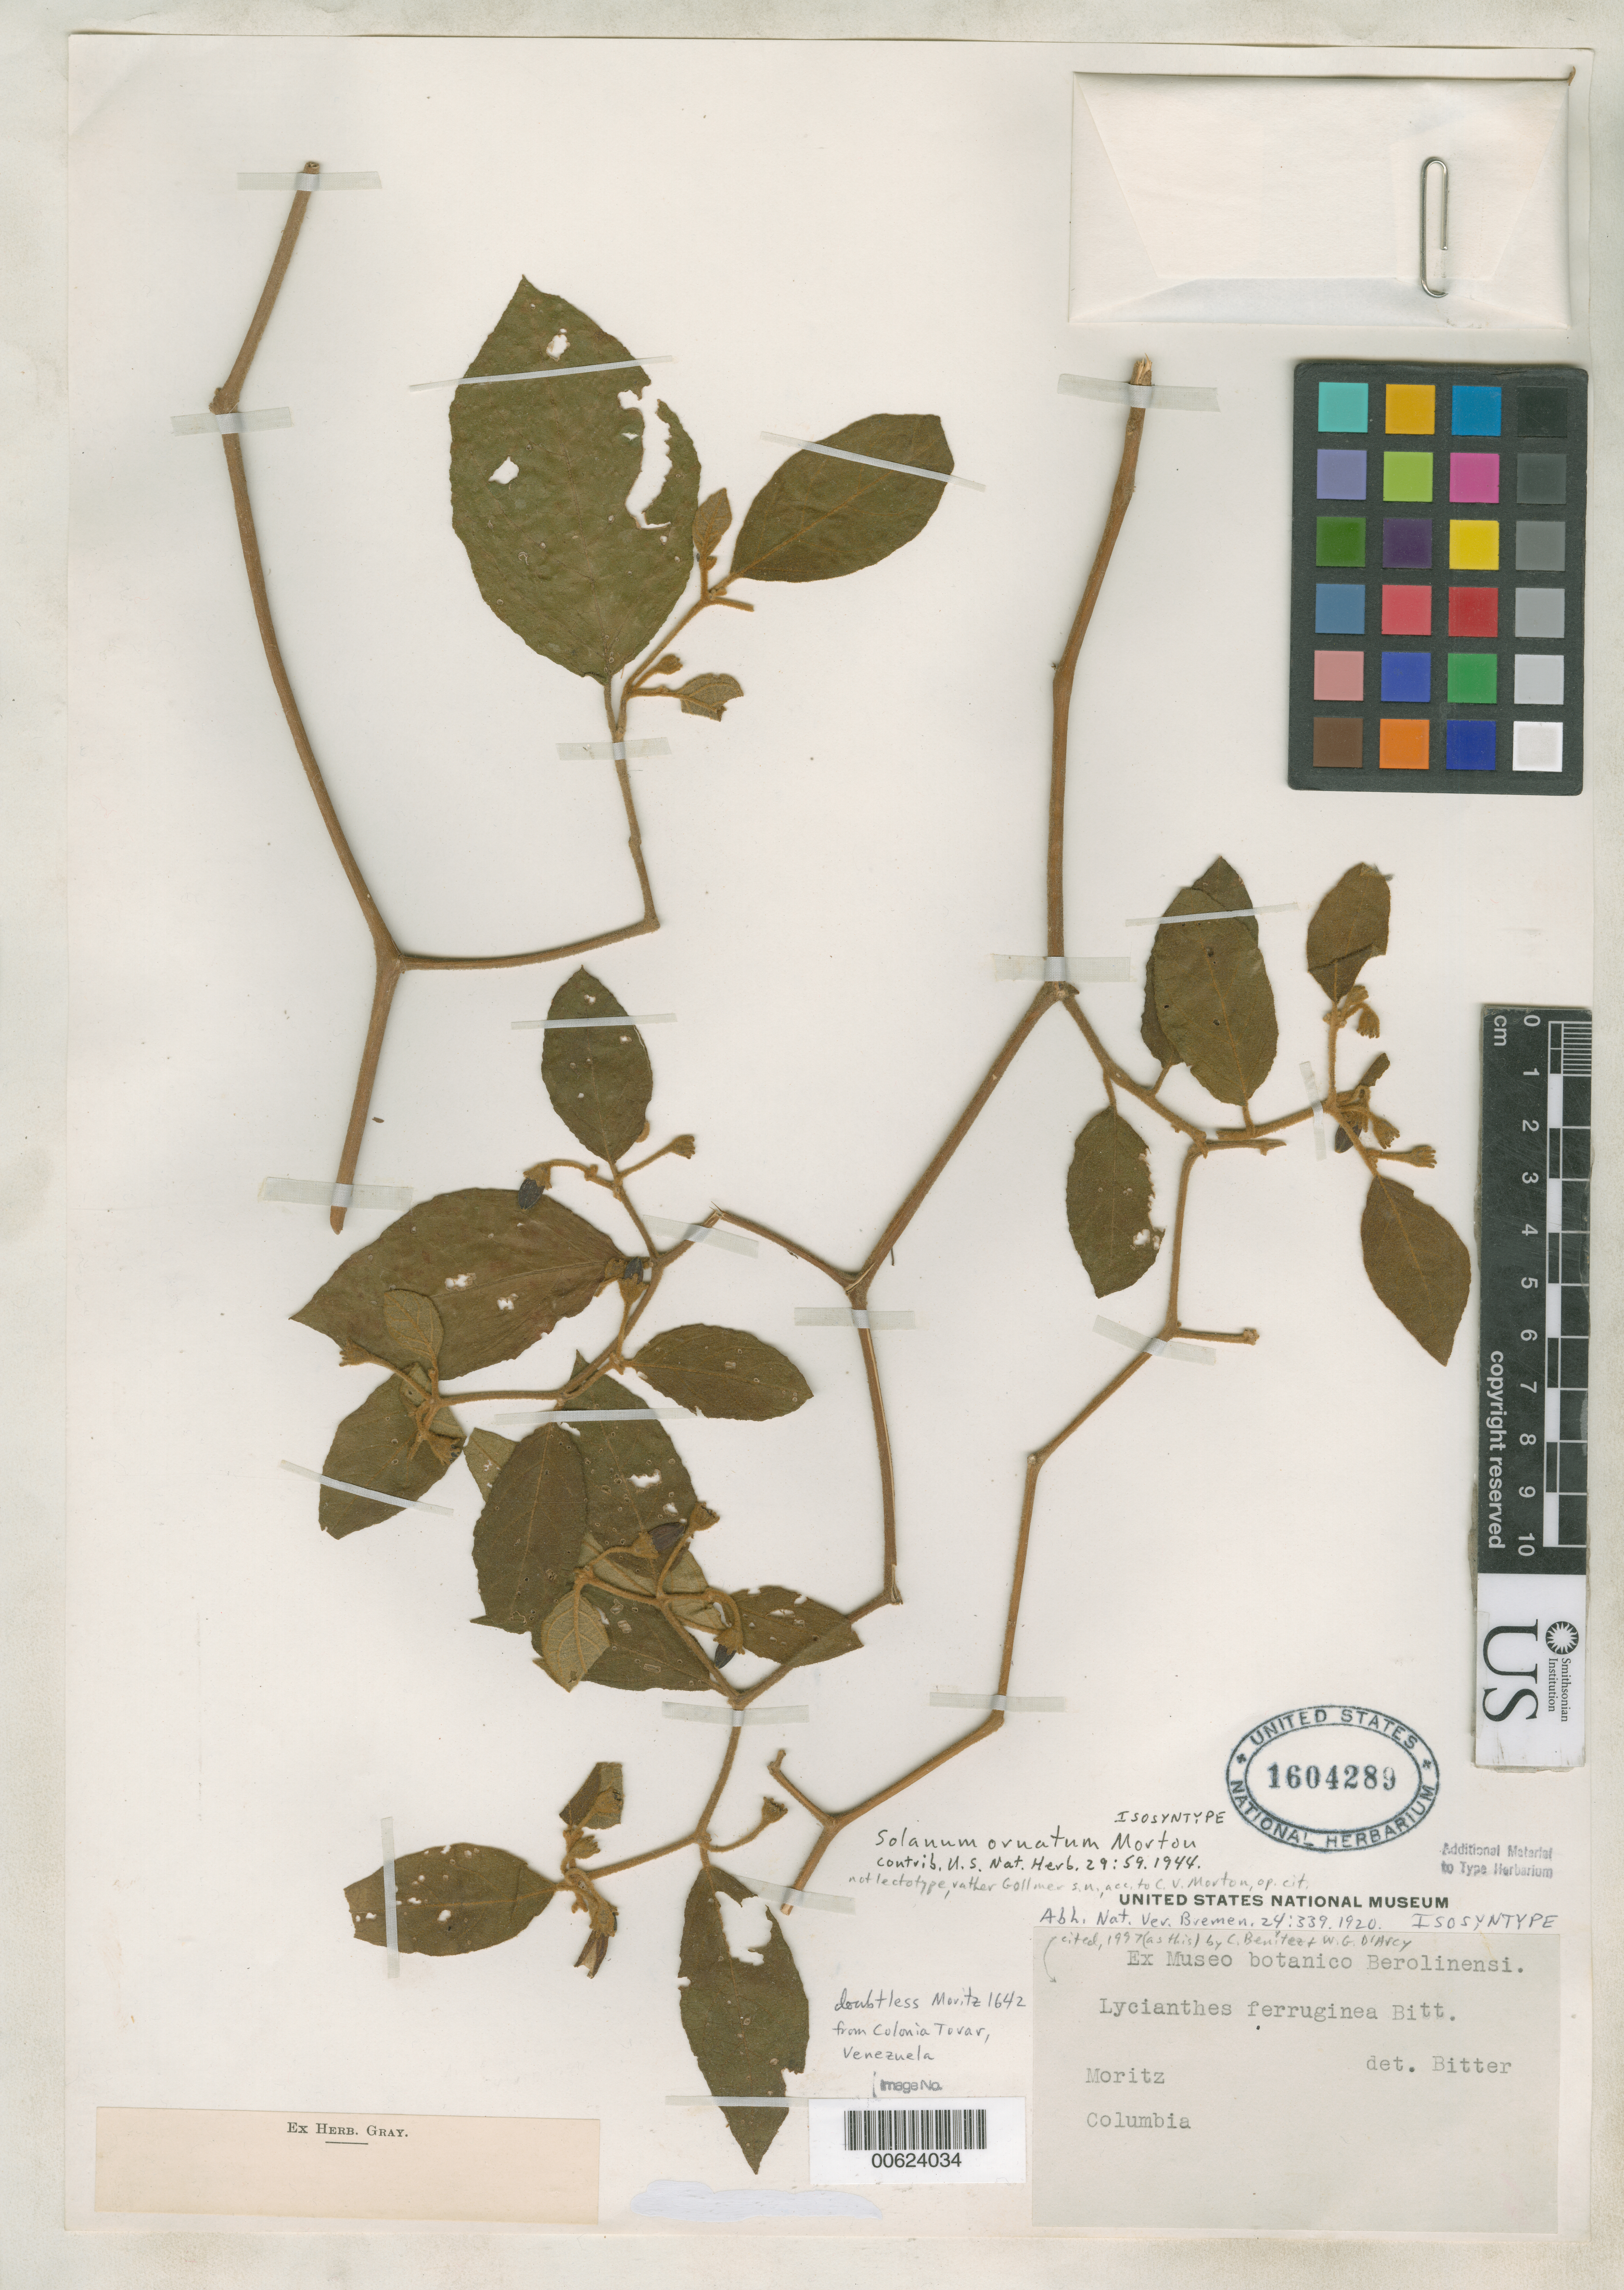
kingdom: Plantae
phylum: Tracheophyta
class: Magnoliopsida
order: Solanales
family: Solanaceae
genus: Lycianthes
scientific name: Lycianthes ferruginea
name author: Bitter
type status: Isosyntype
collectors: J. W. Moritz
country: Colombia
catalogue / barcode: US 1604289